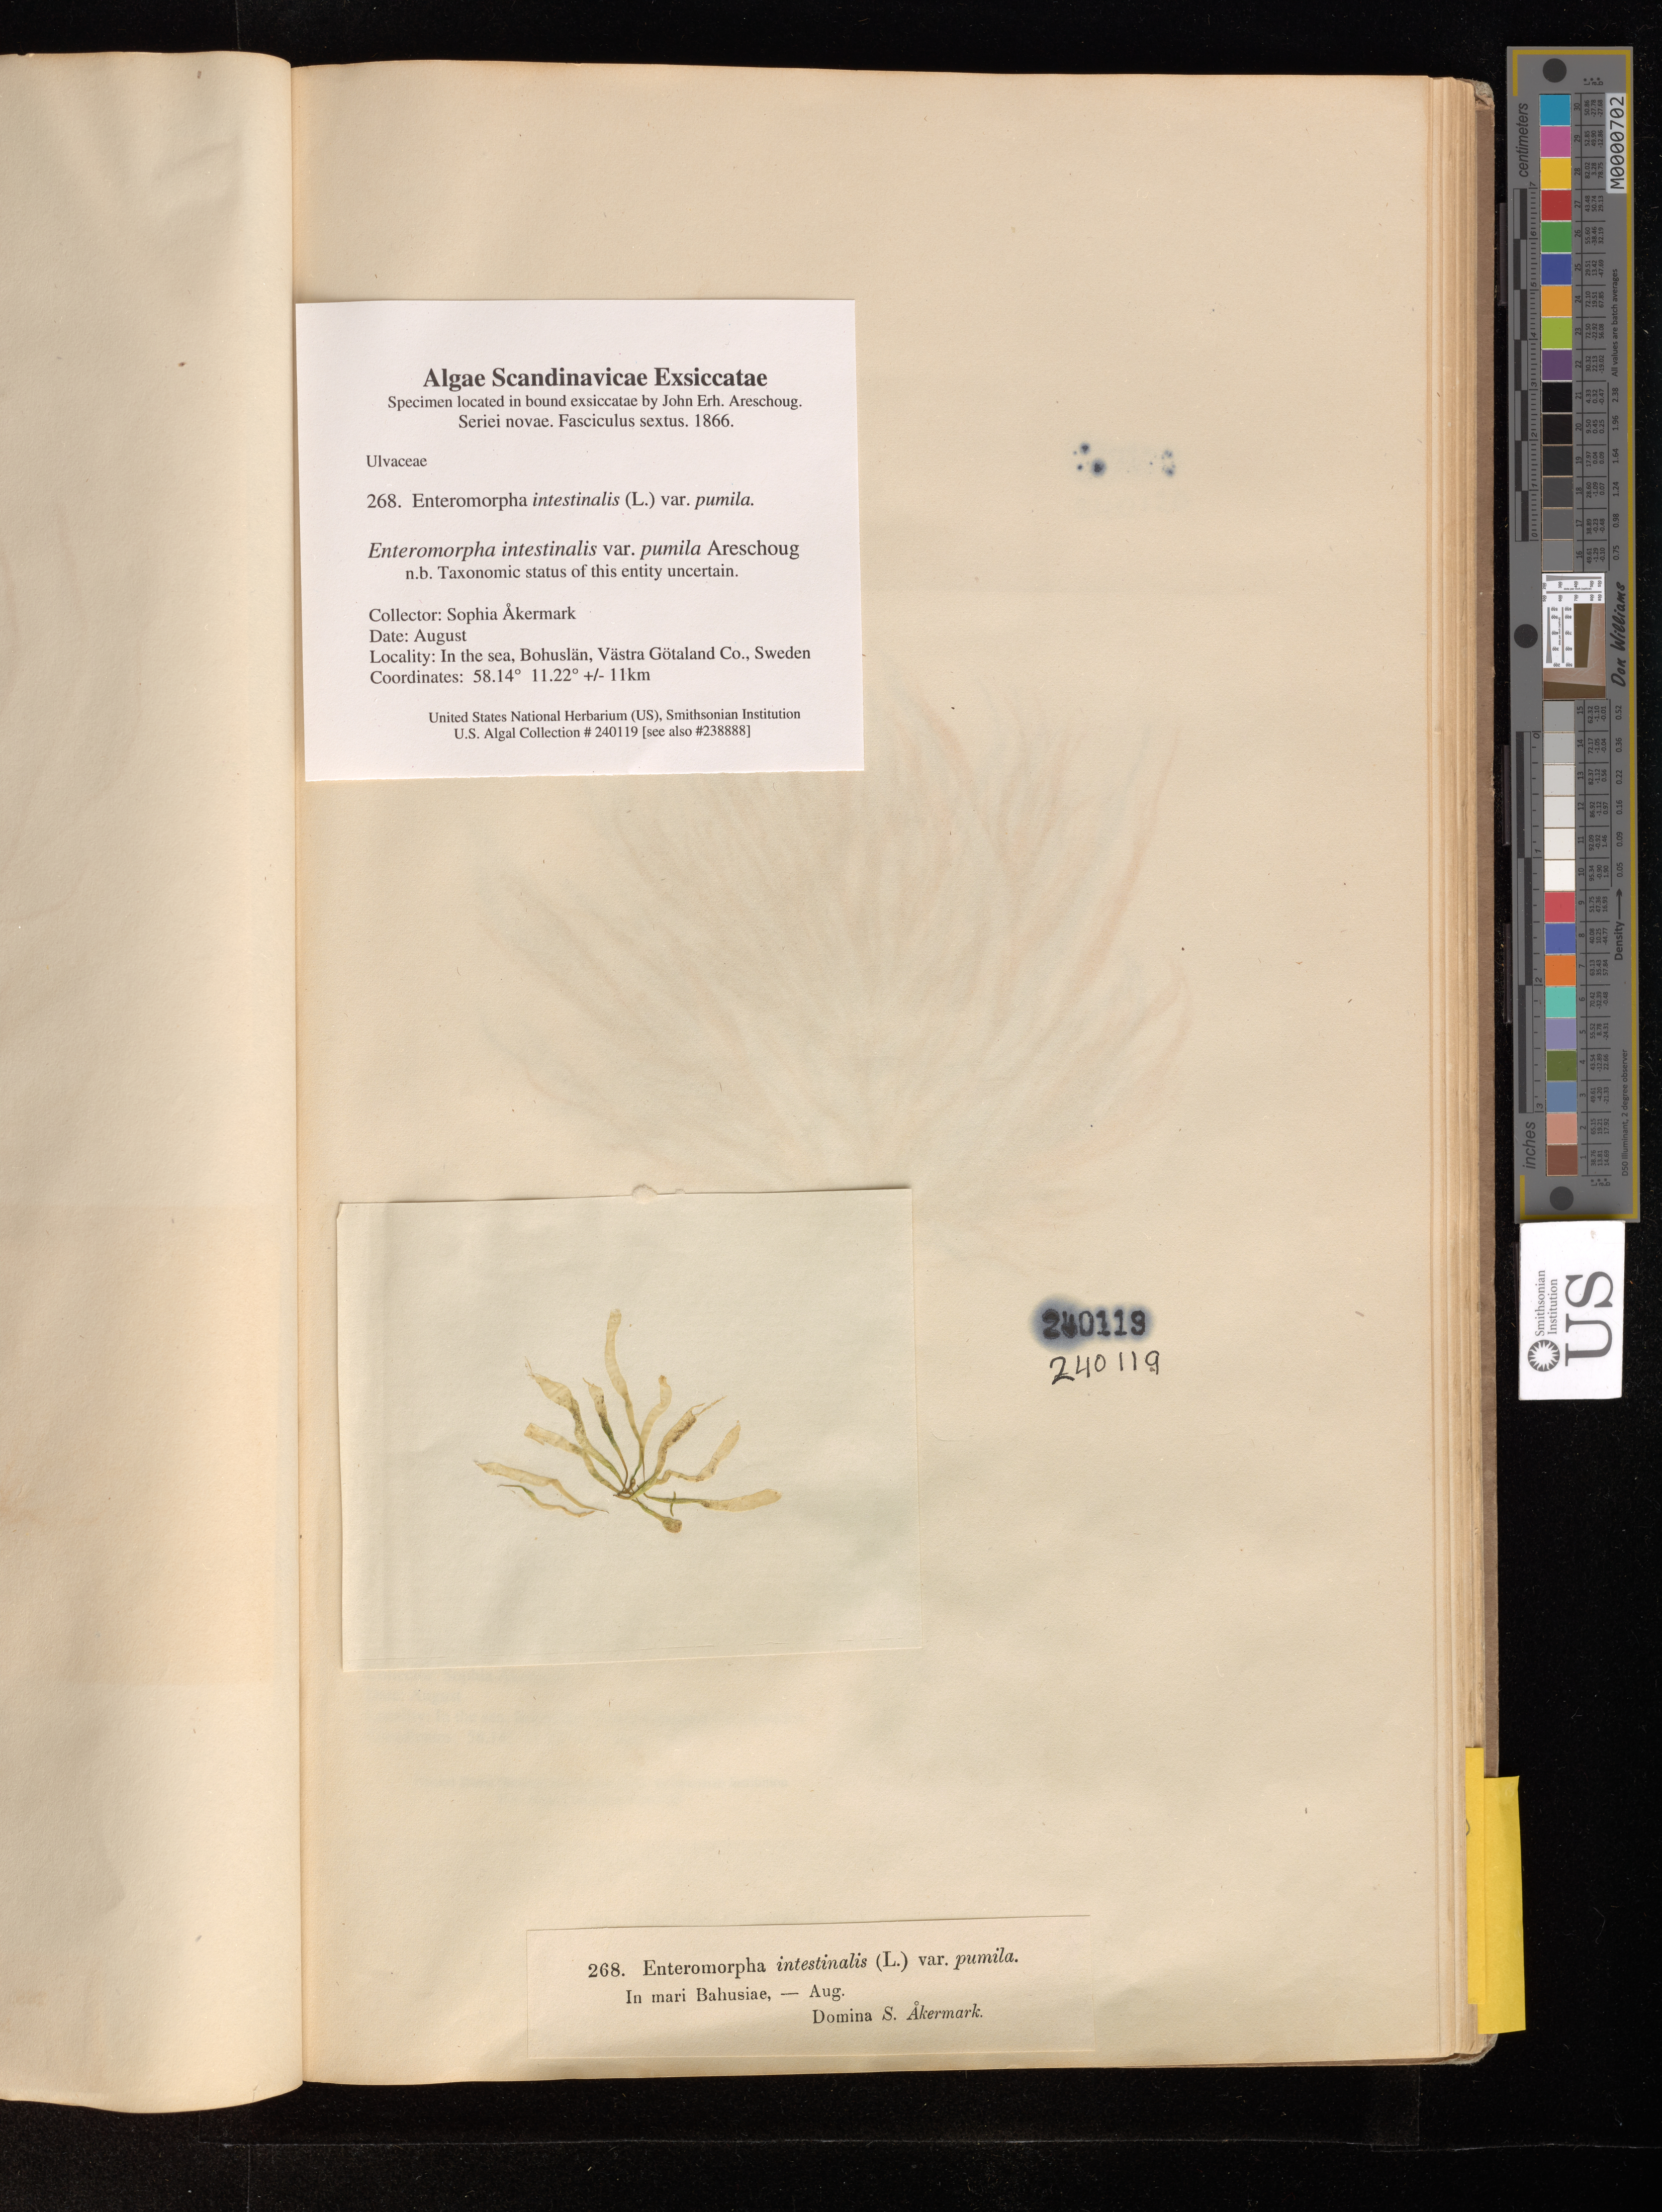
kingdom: Plantae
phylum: Chlorophyta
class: Ulvophyceae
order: Ulvales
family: Ulvaceae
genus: Enteromorpha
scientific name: Enteromorpha intestinalis var. pumila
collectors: S. Akermark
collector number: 268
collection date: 1866-08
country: Sweden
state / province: Västra Götaland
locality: in the sea, Bohuslan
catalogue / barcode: US 240119